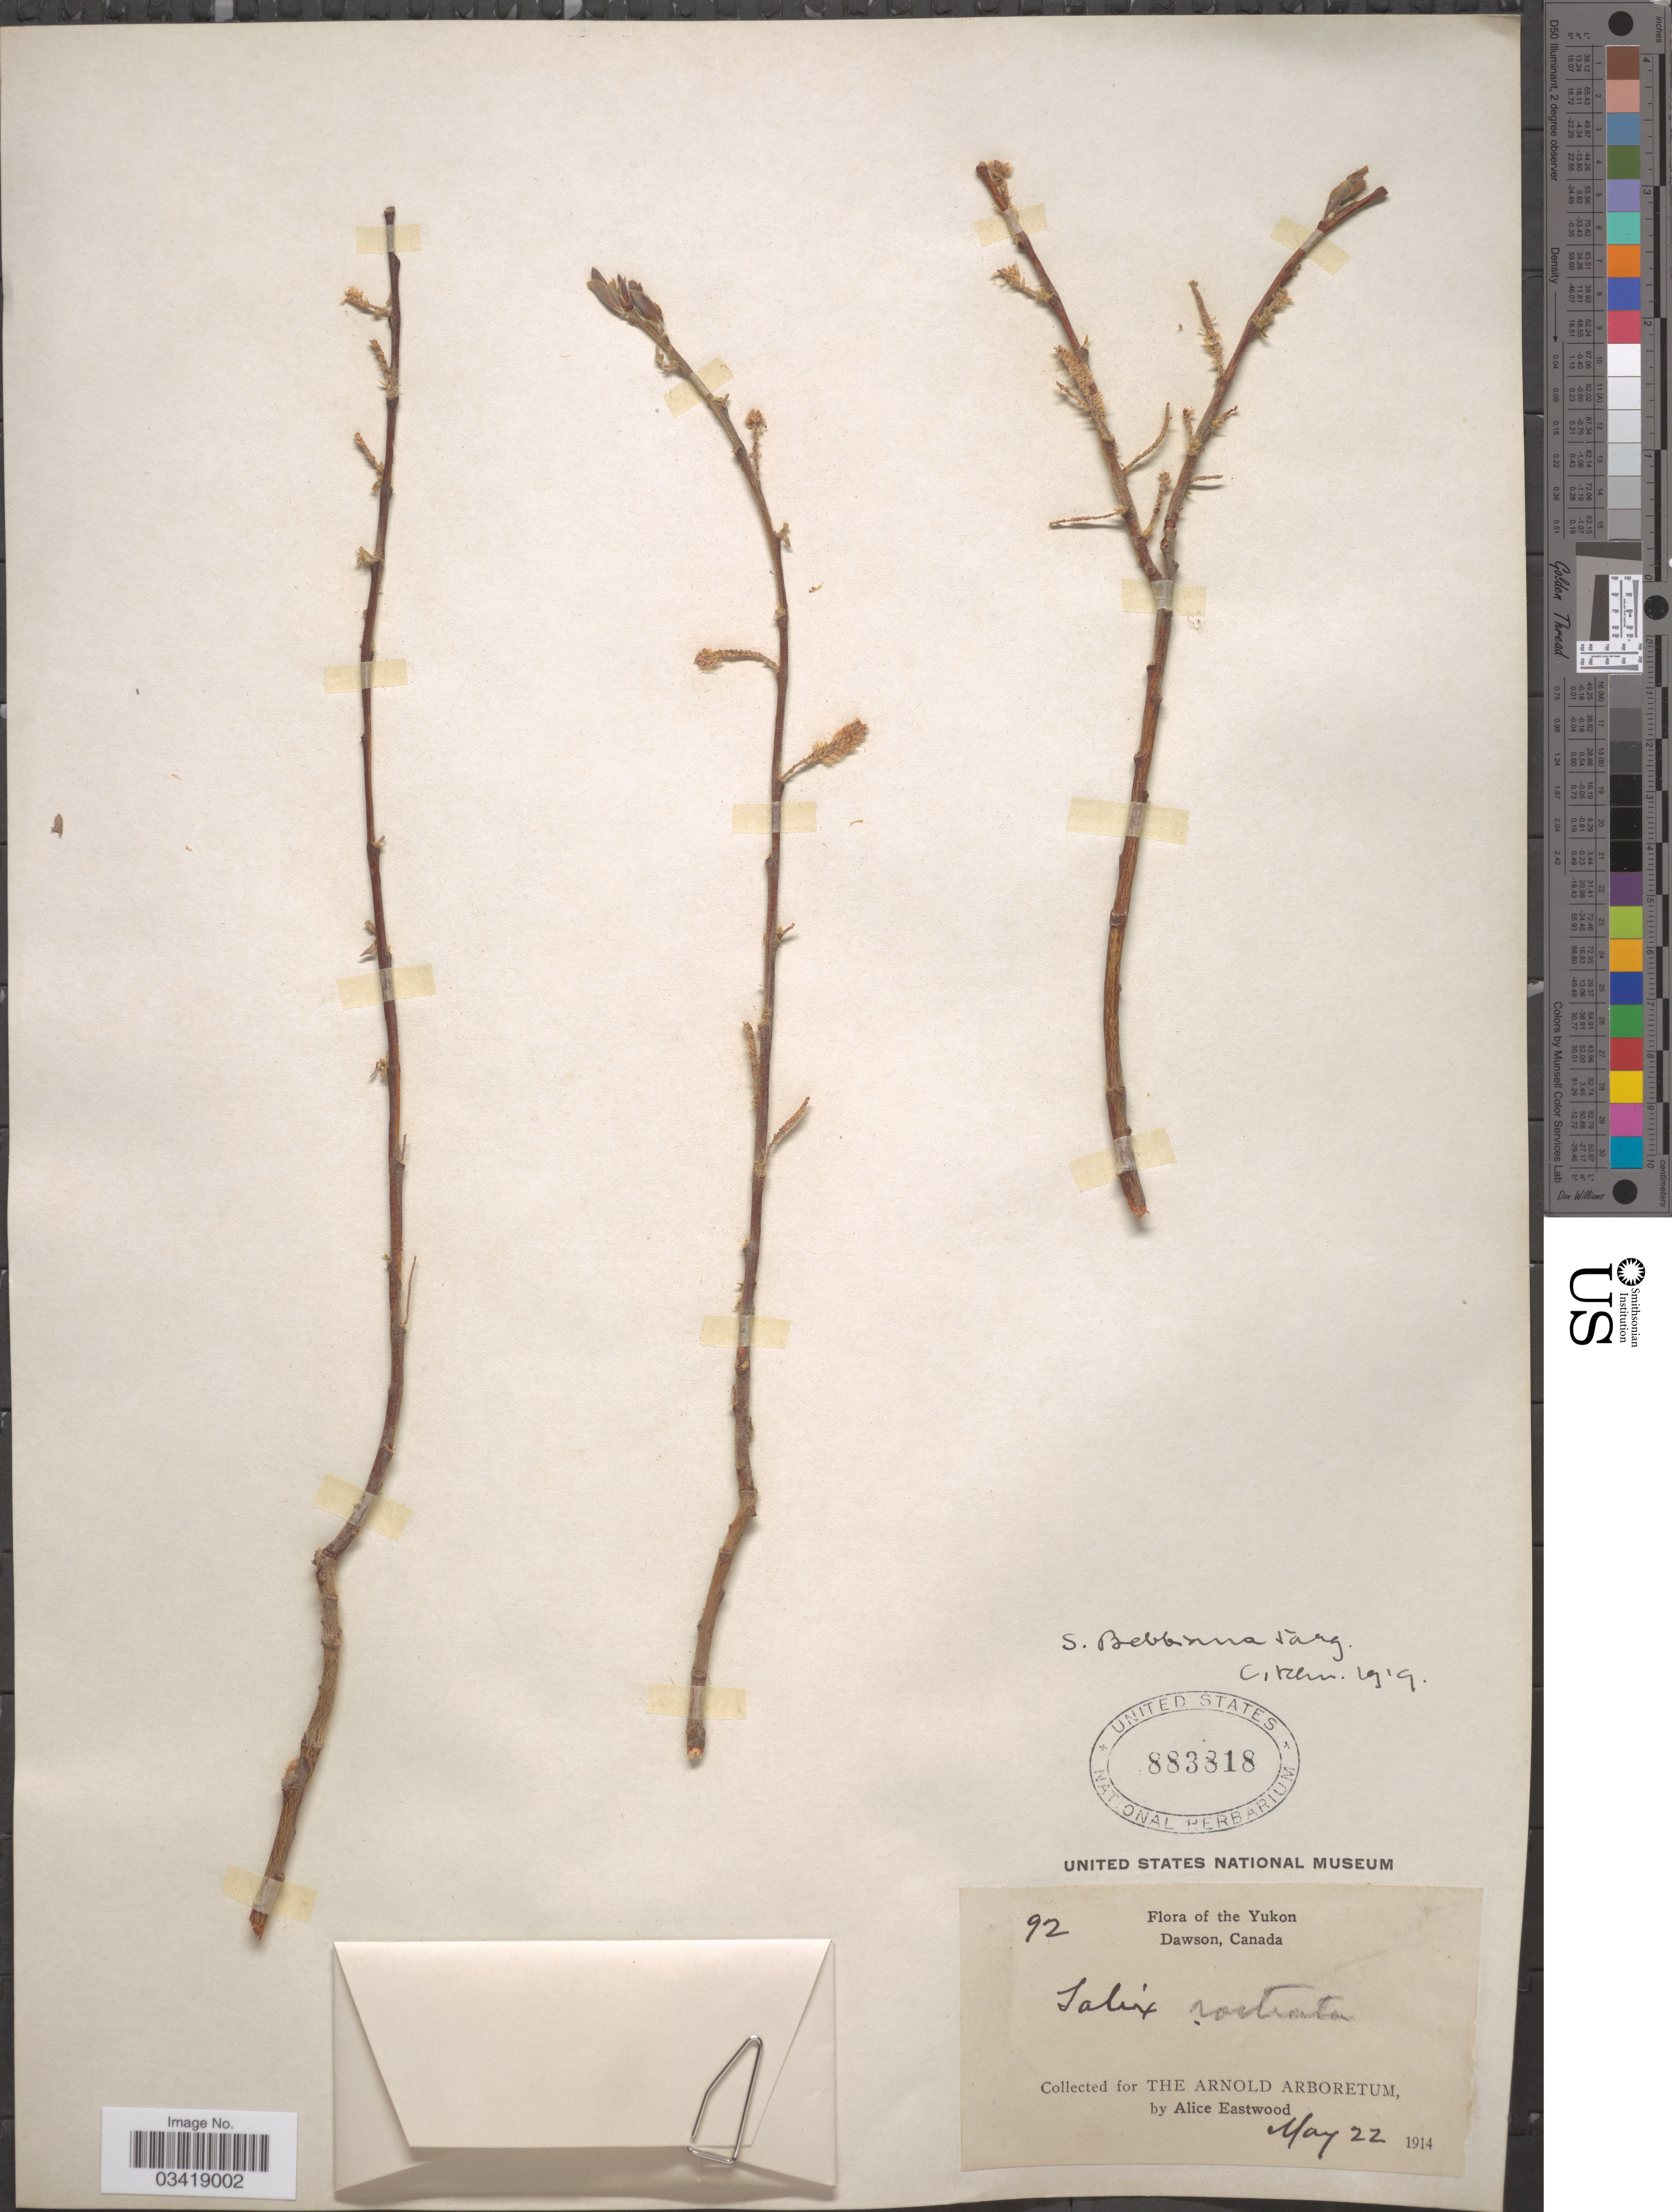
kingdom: Plantae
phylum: Tracheophyta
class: Magnoliopsida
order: Malpighiales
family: Salicaceae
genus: Salix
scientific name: Salix bebbiana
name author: Sarg.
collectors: A. Eastwood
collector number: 92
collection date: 1914-05-22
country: Canada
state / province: Yukon Territory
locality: Yukon. Dawson.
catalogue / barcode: US 883818